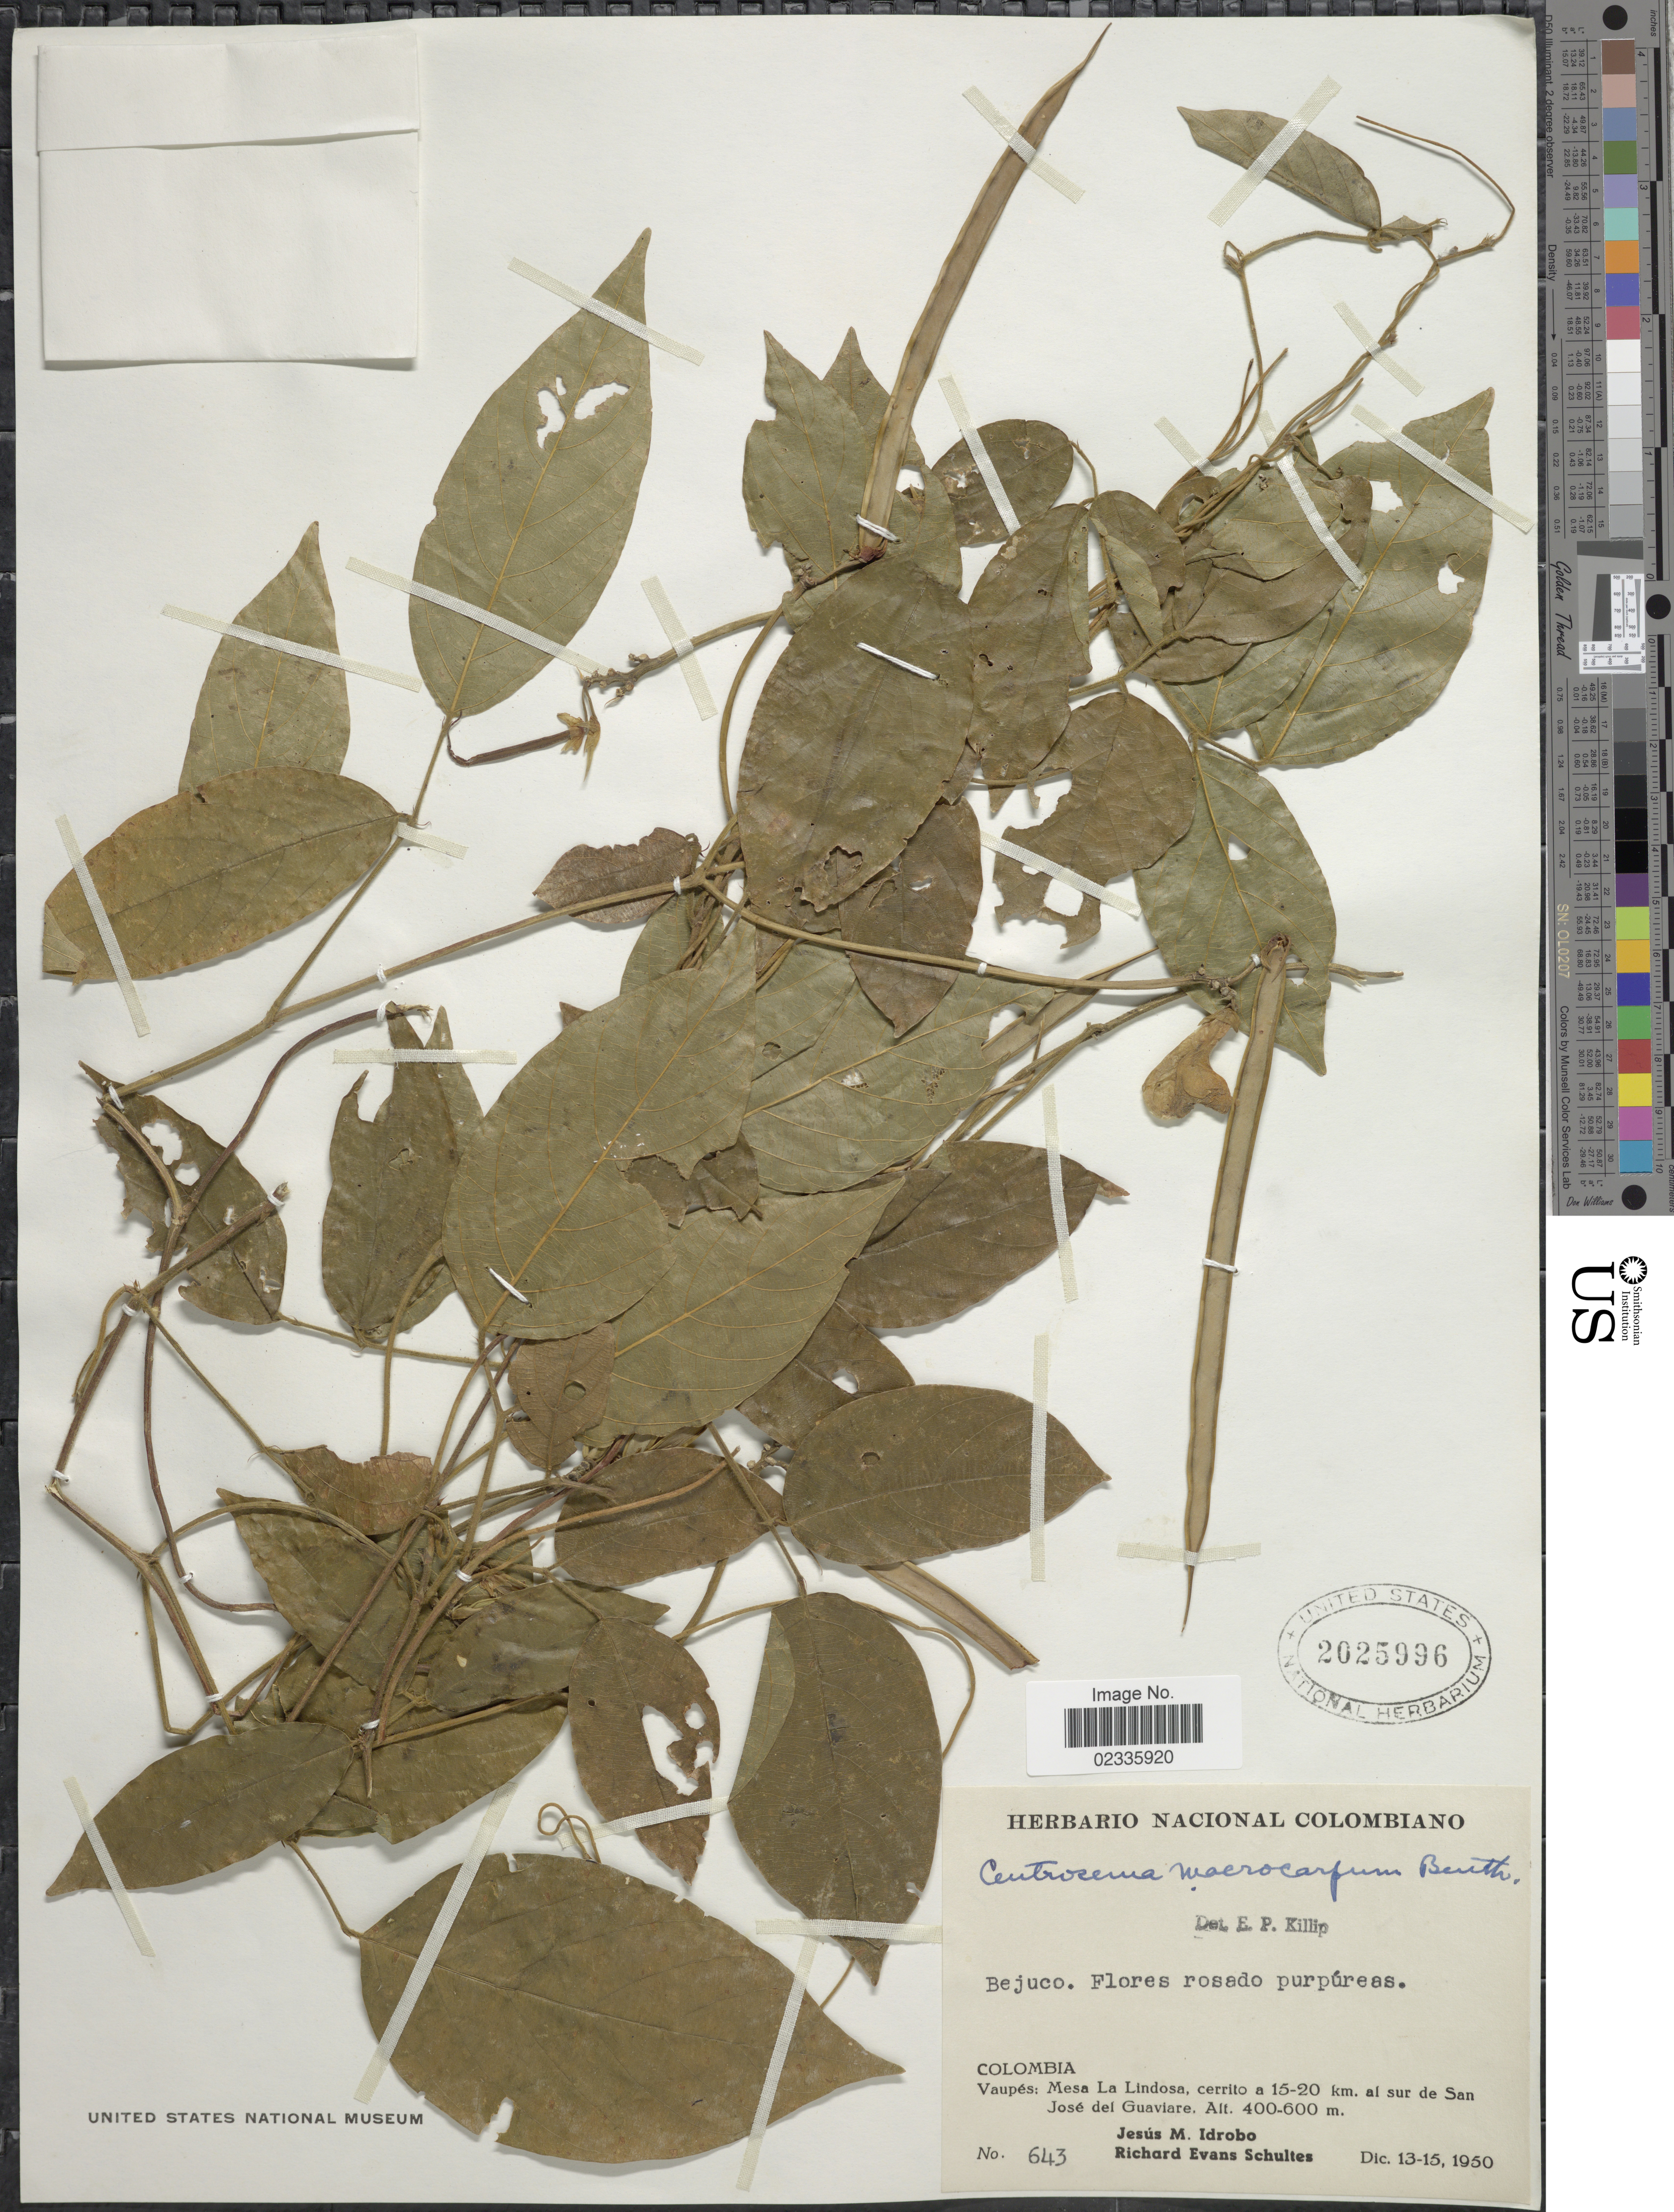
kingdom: Plantae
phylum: Tracheophyta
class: Magnoliopsida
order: Fabales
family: Fabaceae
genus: Centrosema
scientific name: Centrosema macrocarpum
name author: Benth.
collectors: J. M. Idrobo & R. E. Schultes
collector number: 643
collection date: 1950-12-13/1950-12-15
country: Colombia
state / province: Vaupés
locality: Mesa La Lindosa, cerrito a 15-20 km. al sur de San José del Guaviare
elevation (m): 400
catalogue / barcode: US 2025996